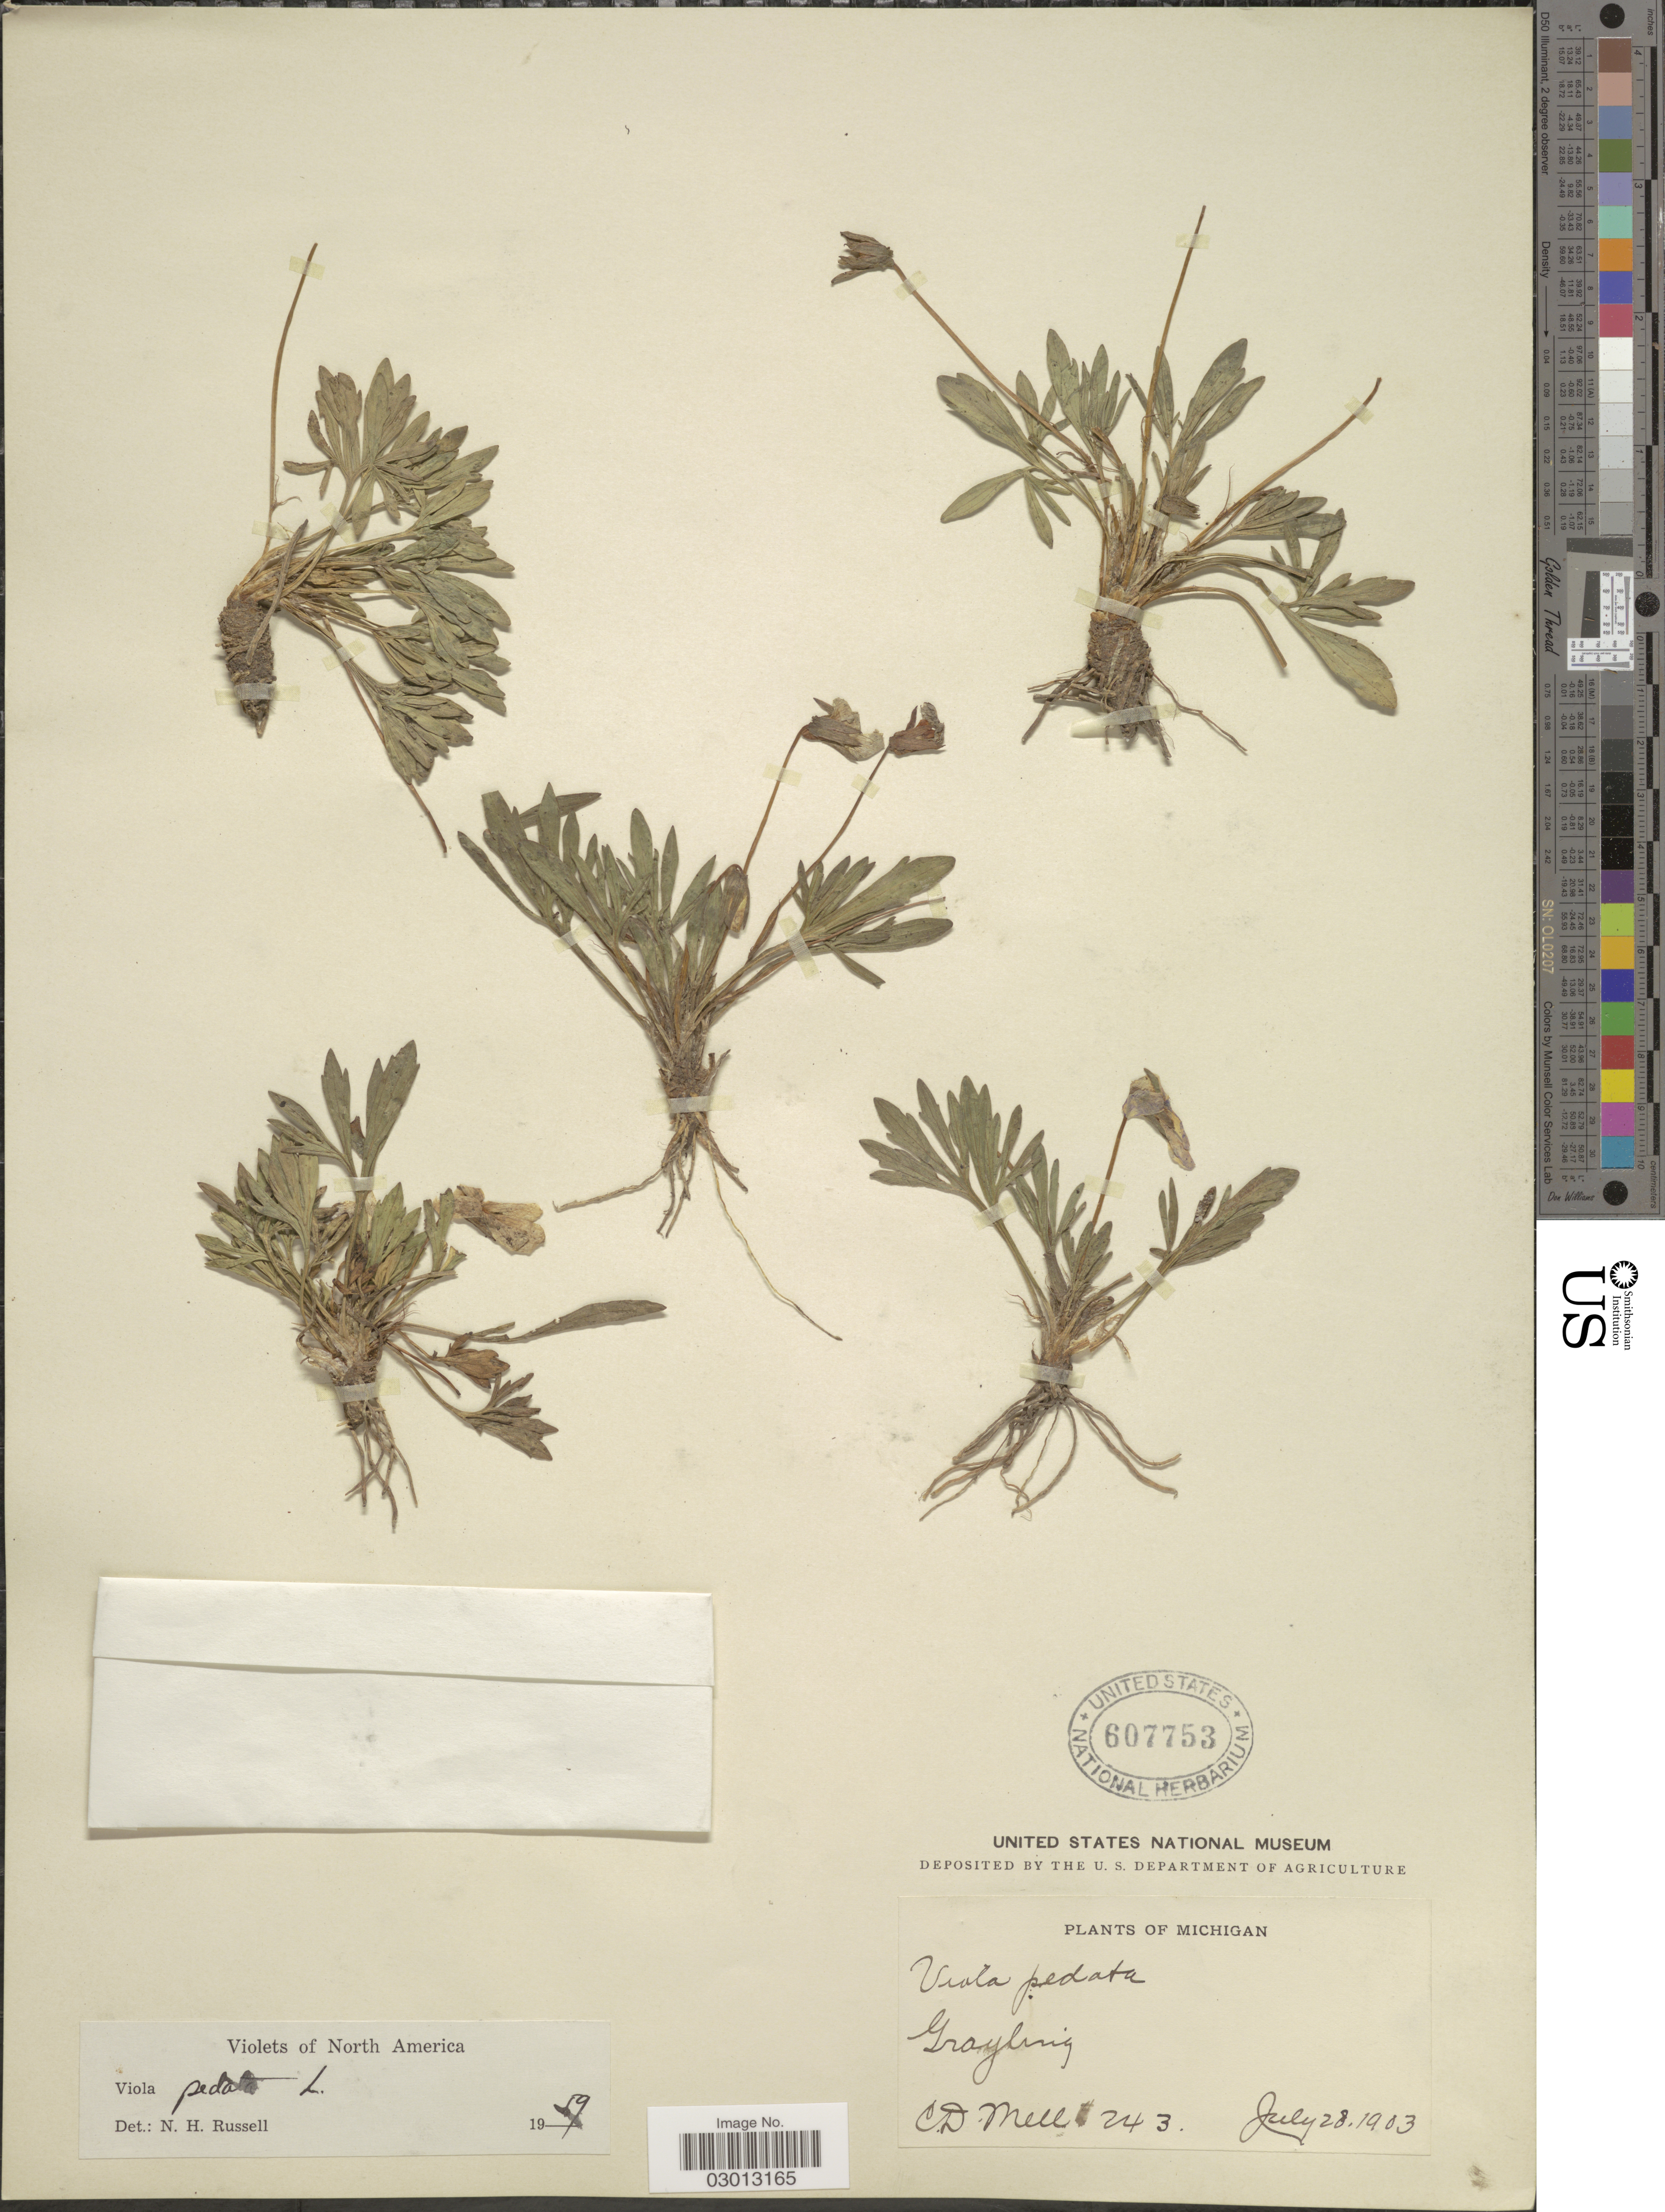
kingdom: Plantae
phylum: Tracheophyta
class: Magnoliopsida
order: Malpighiales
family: Violaceae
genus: Viola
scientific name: Viola pedata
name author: L.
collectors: C. D. Mell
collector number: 243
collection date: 1903-07-28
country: United States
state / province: Michigan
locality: Grayling.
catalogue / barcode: US 607753